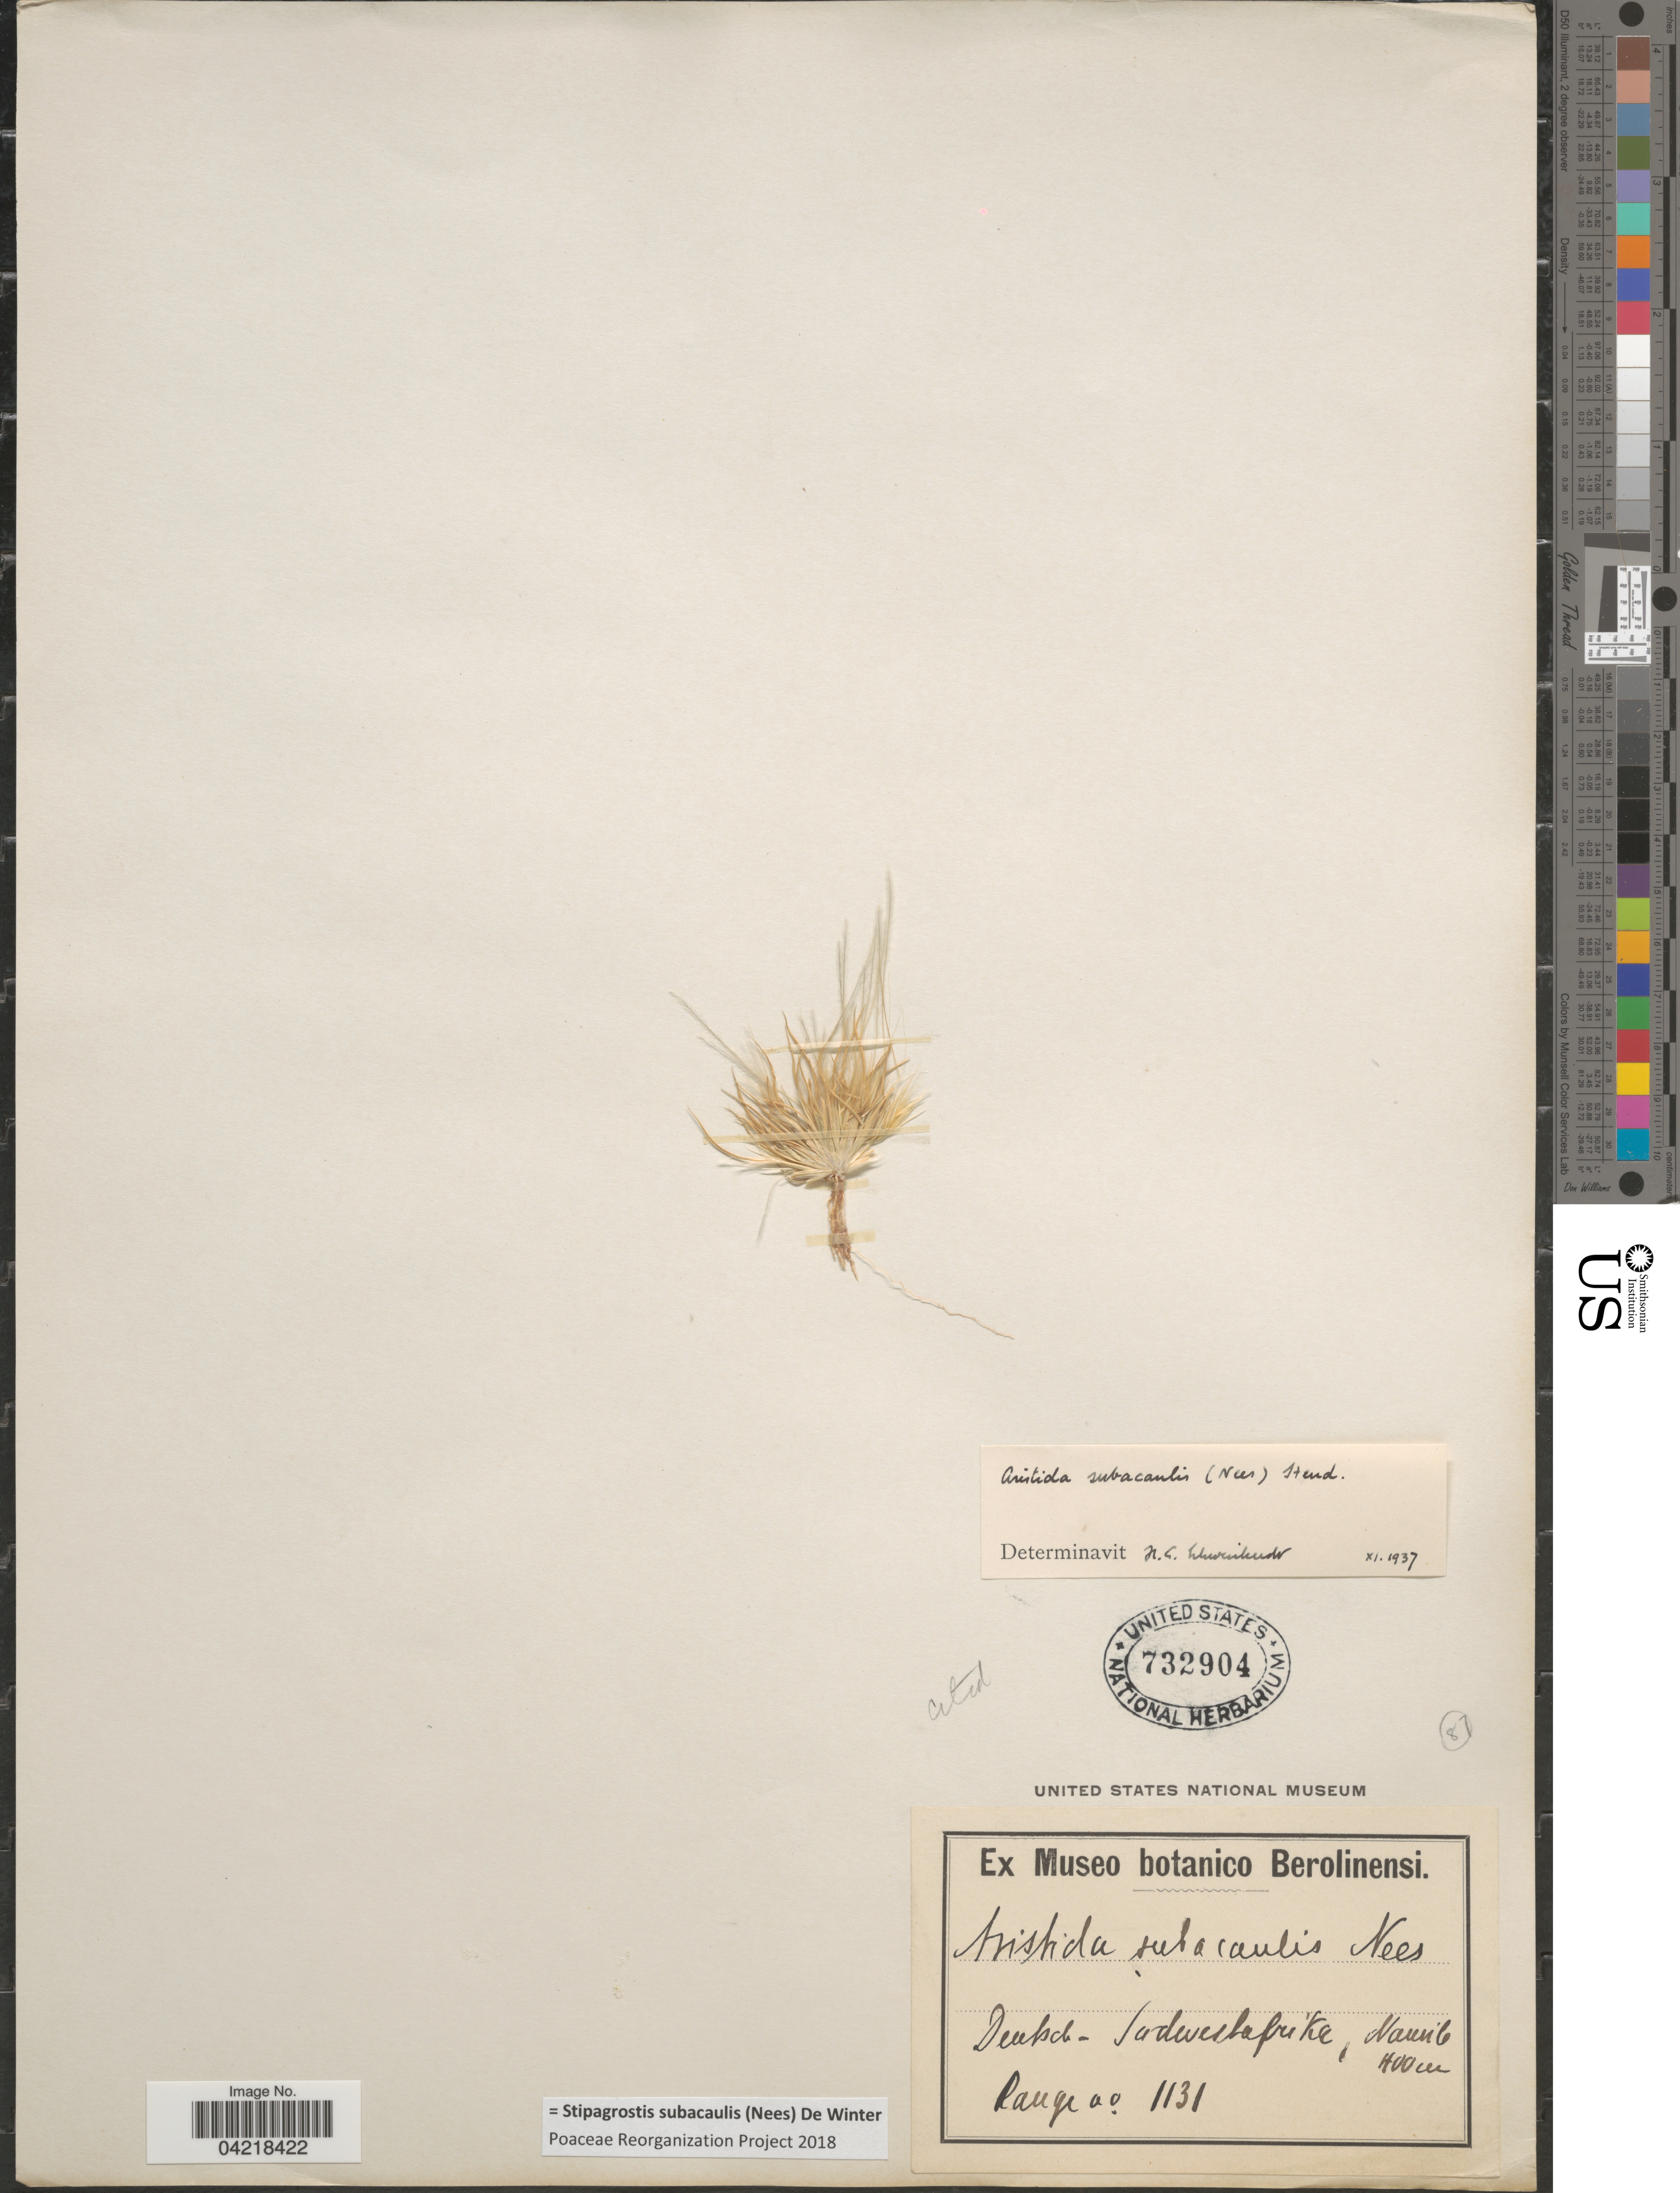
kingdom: Plantae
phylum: Tracheophyta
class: Liliopsida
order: Poales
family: Poaceae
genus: Stipagrostis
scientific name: Stipagrostis subacaulis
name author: (Nees) De Winter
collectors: Range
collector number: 1131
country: Namibia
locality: Deutsch- Sudwestafrika.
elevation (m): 400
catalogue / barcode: US 732904